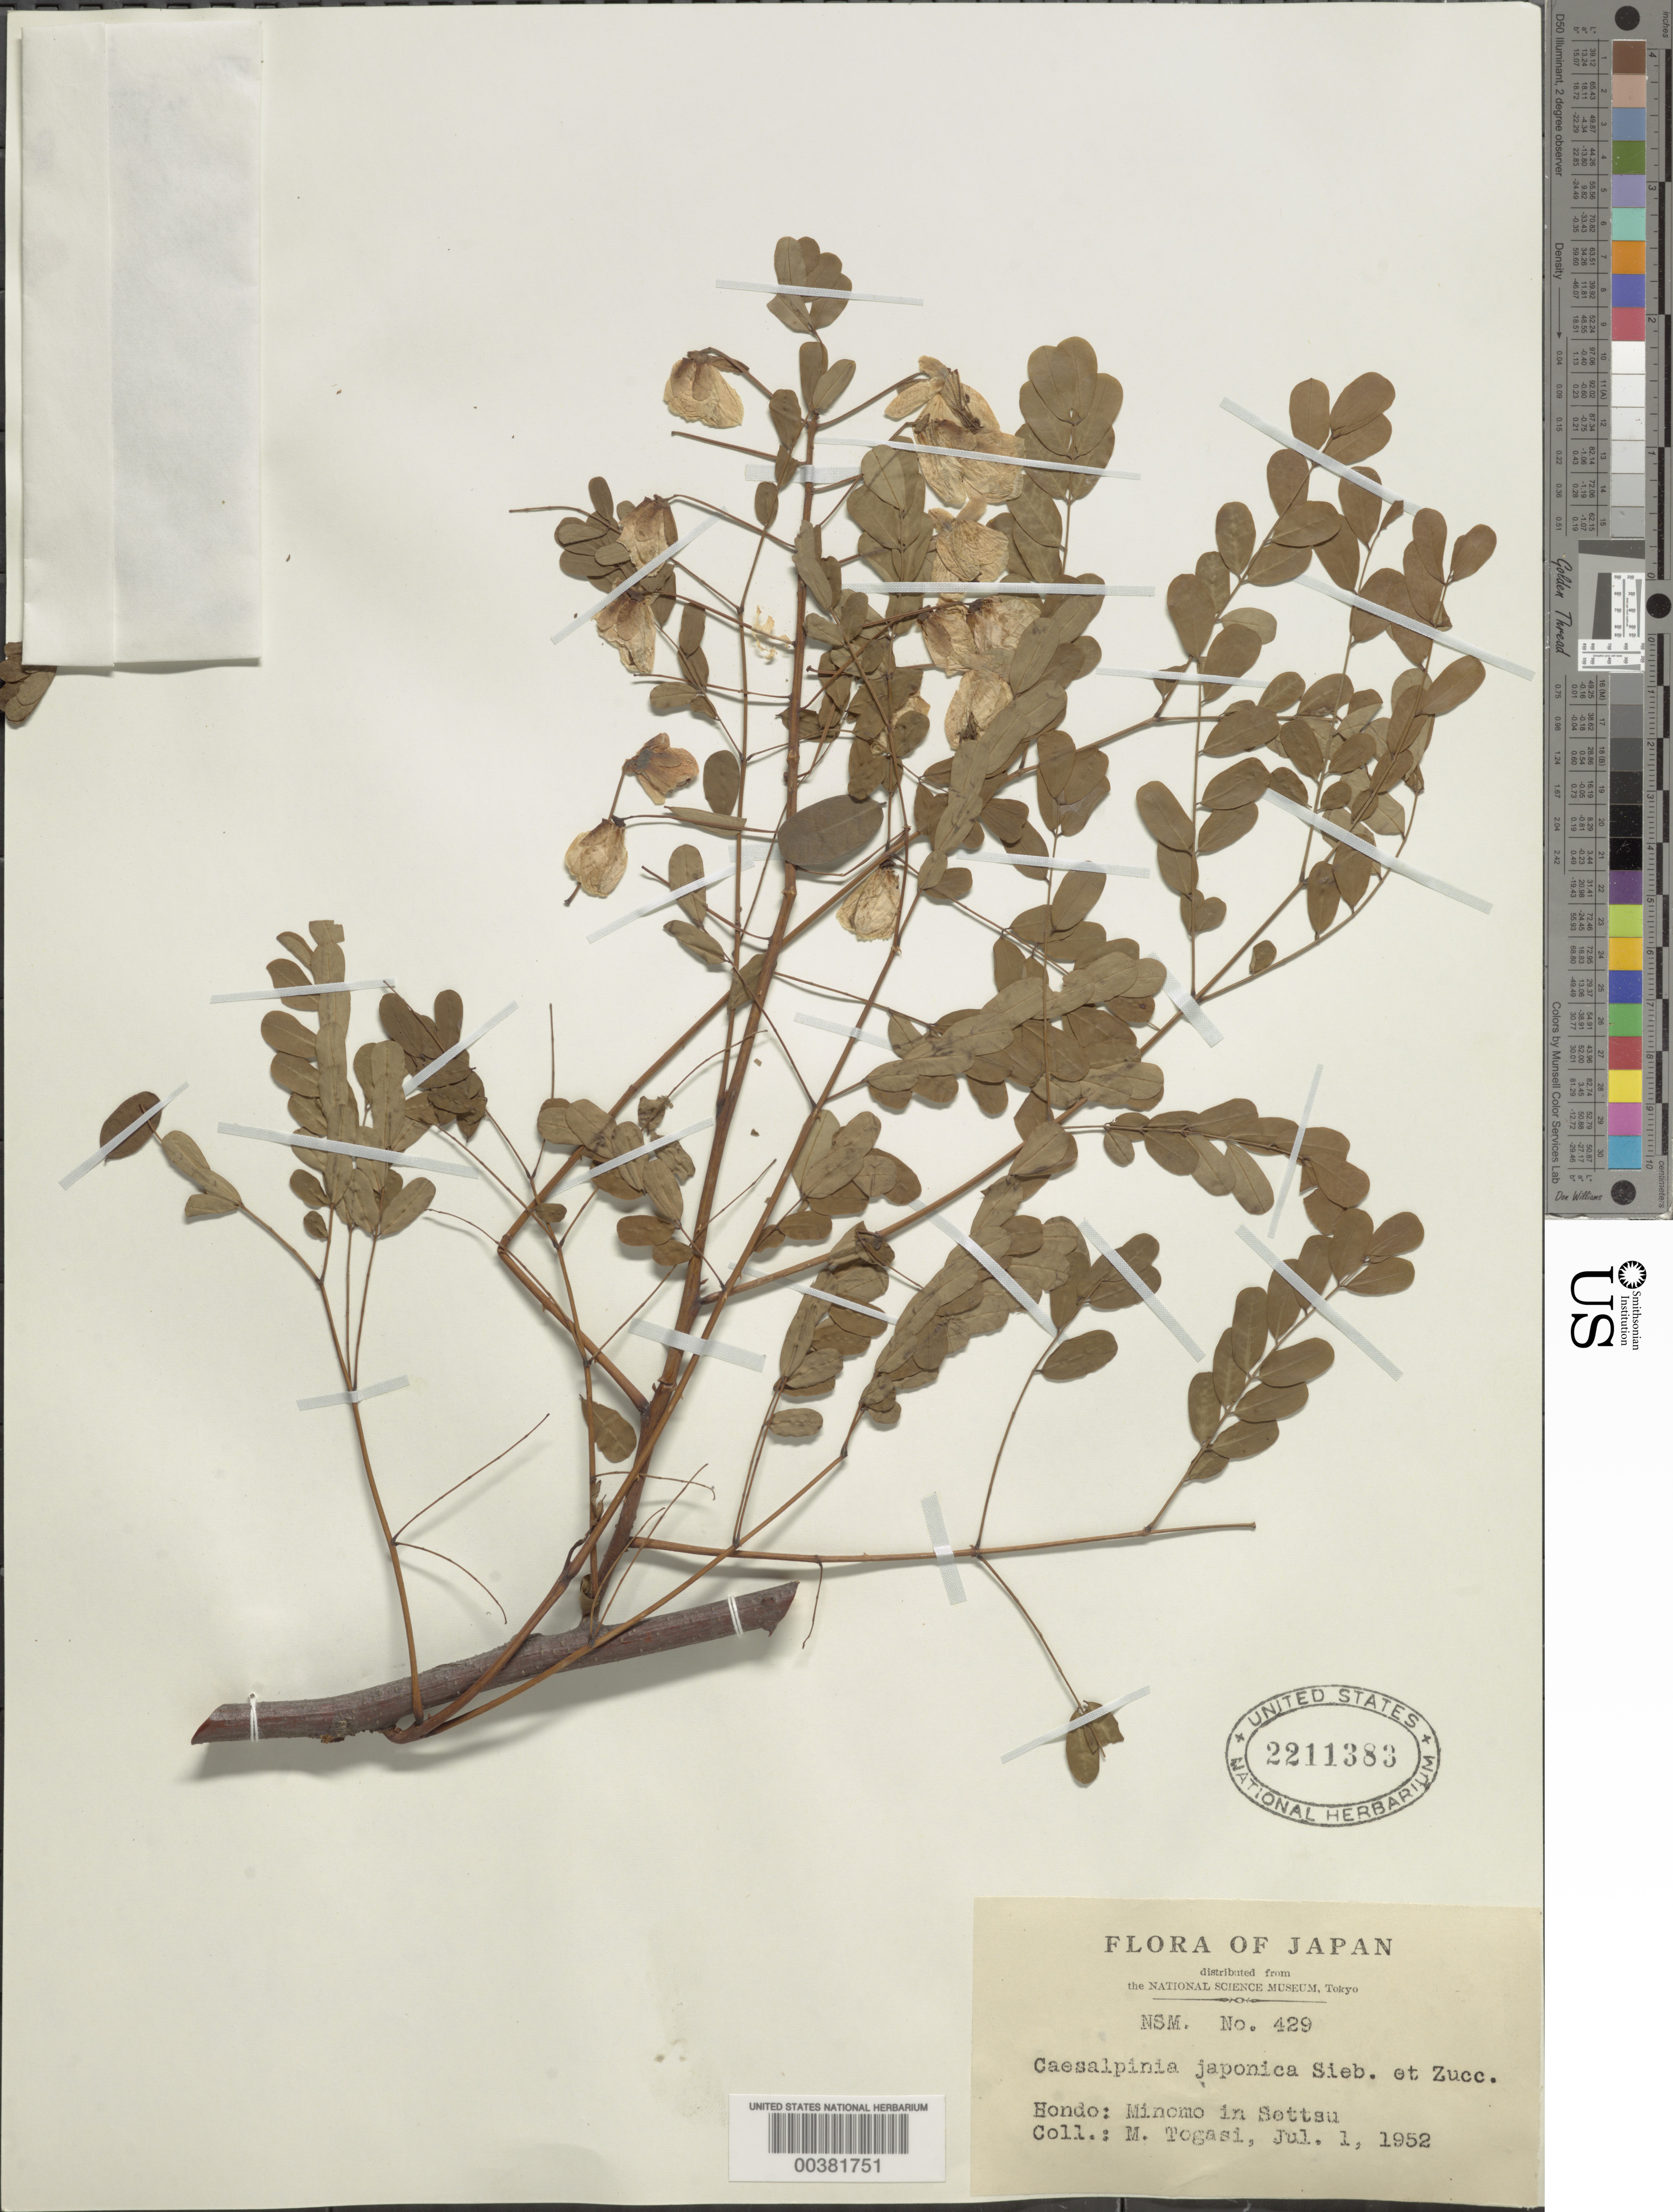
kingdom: Plantae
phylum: Tracheophyta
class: Magnoliopsida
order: Fabales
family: Fabaceae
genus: Biancaea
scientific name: Biancaea decapetala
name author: (Roth) O. Deg.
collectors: M. Togasi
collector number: Nsm No. 429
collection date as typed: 01 Jul 1952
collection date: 1952-07-01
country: Japan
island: Honshu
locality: Minomo in settsu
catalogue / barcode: US 2211383